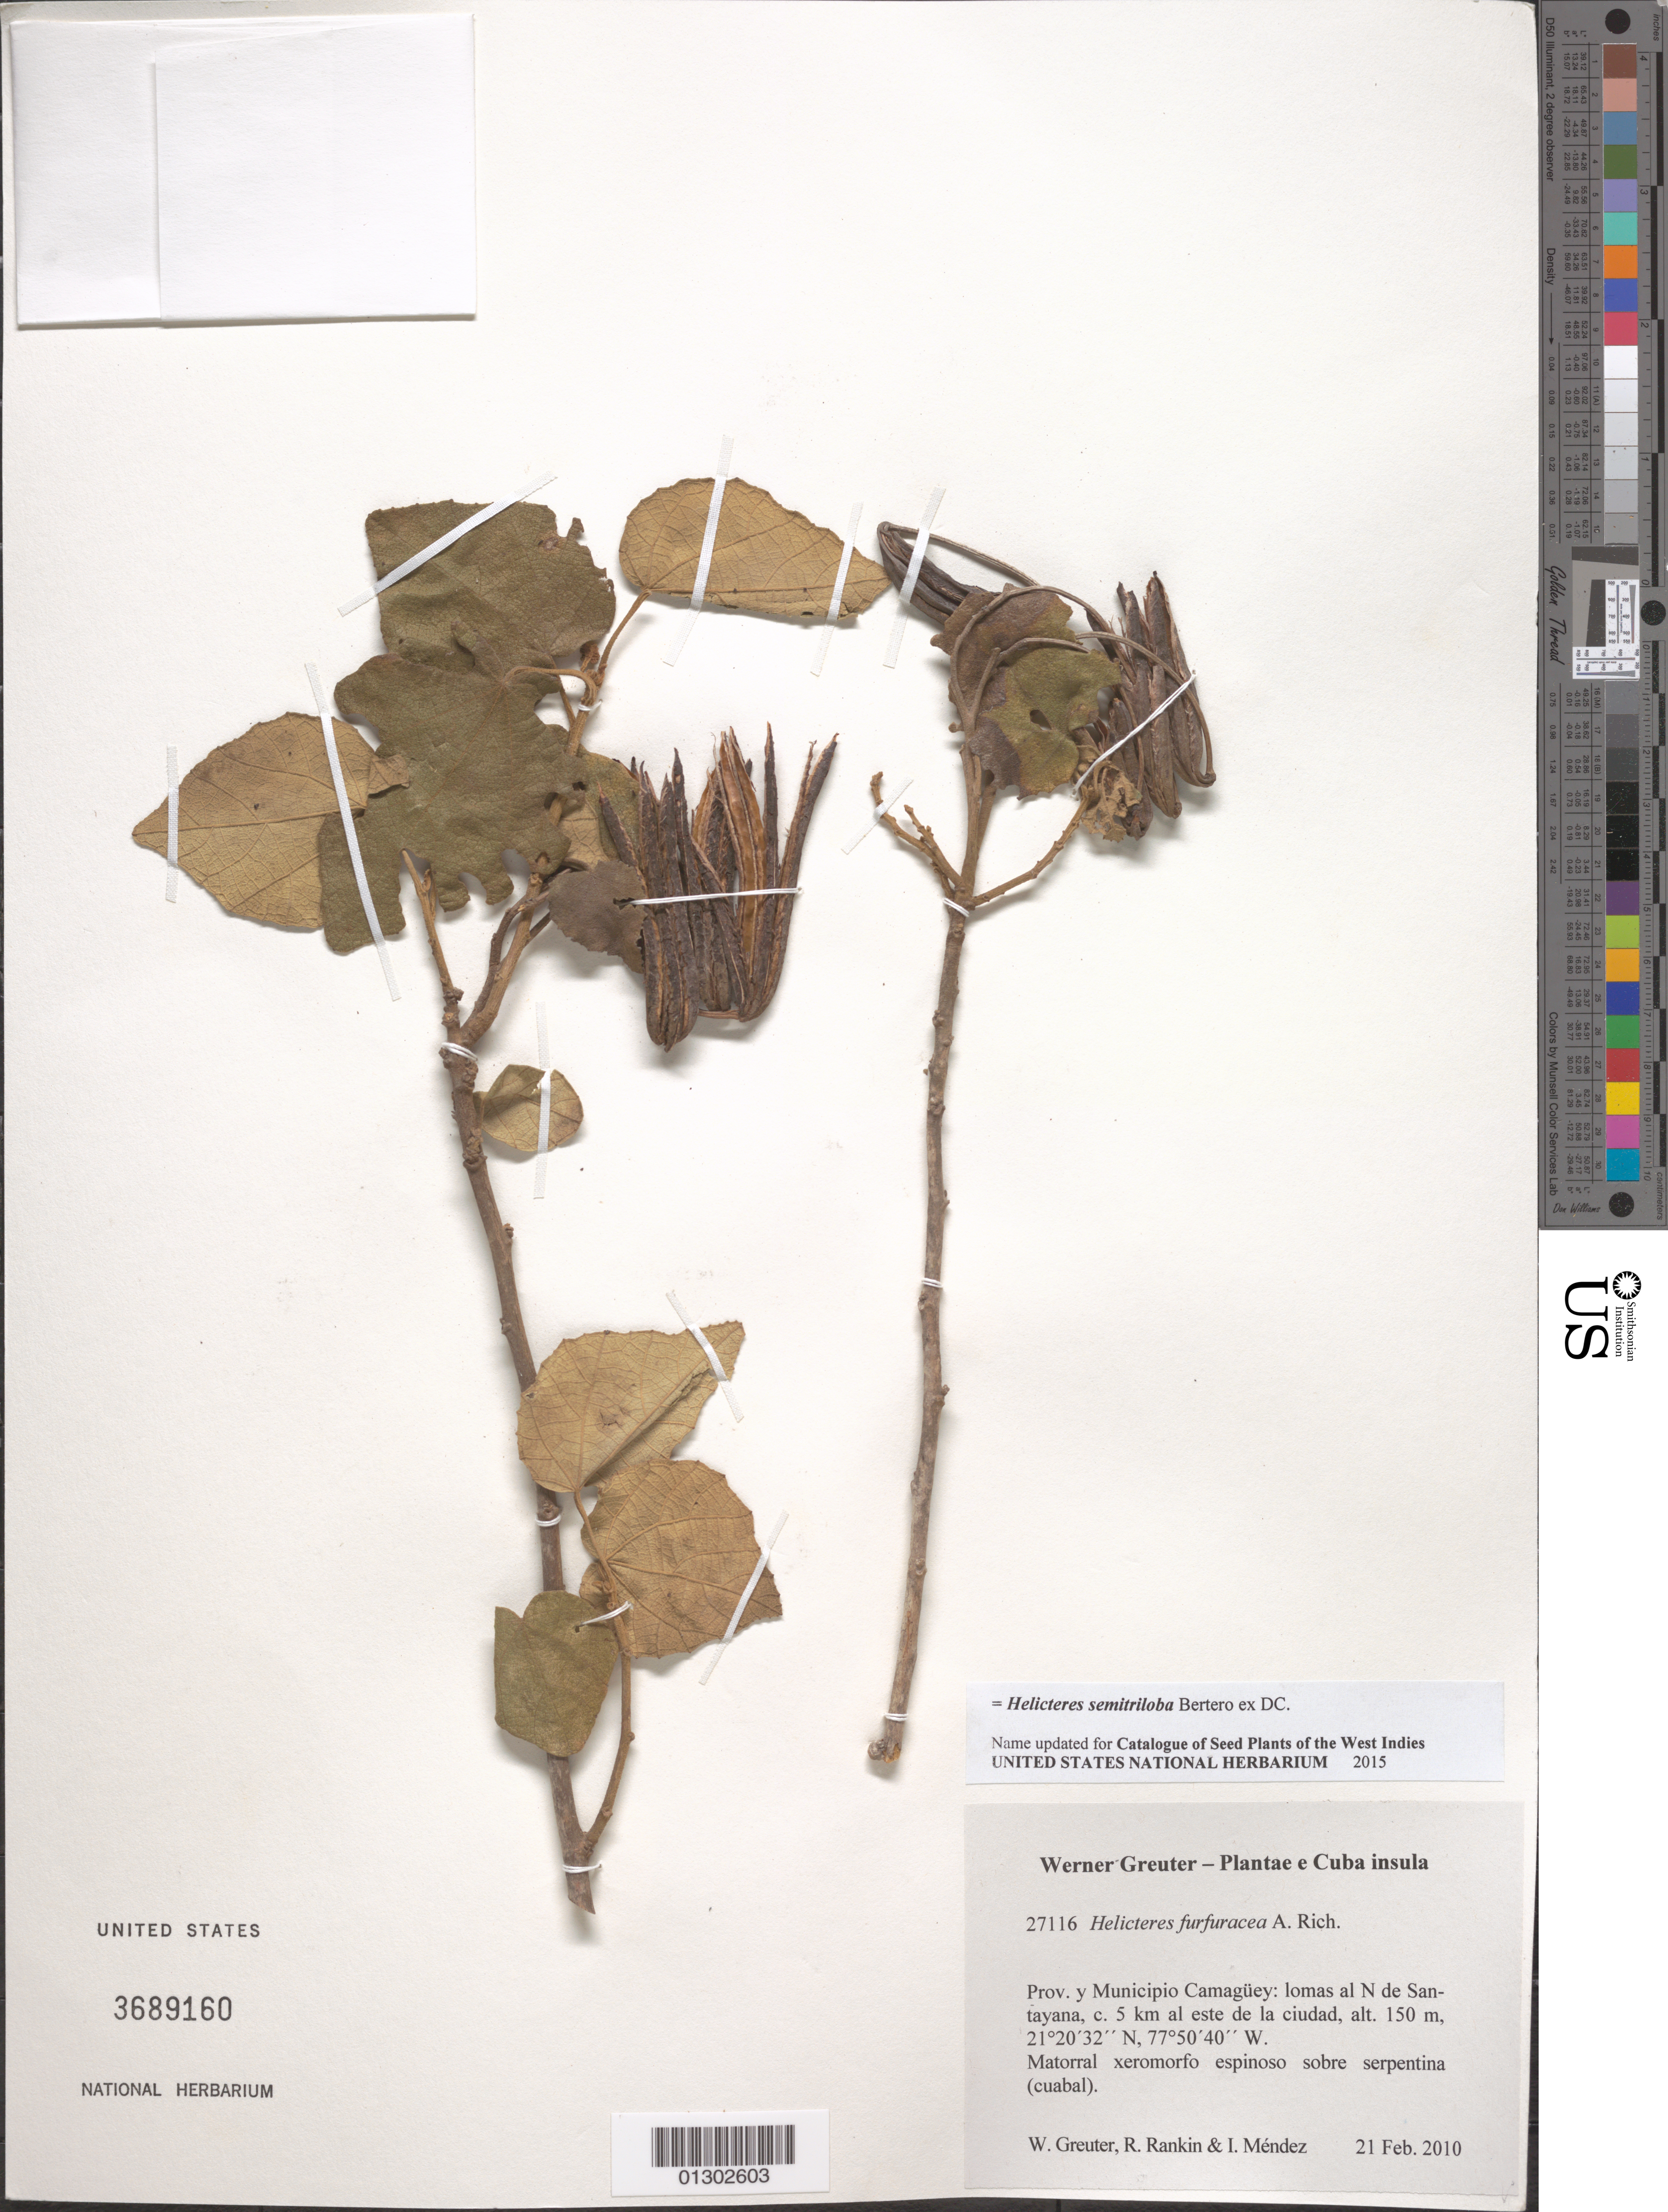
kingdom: Plantae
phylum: Tracheophyta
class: Magnoliopsida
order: Malvales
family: Malvaceae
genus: Helicteres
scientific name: Helicteres semitriloba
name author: Bertero ex DC.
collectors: W. R. Greuter, R. Rankin Rodriguez & I. Méndez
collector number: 27116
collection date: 2010-02-21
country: Cuba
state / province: Camagüey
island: Cuba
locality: Municipio Camagüey, lomas al N de Santayana, ca. 5 km al este de la ciudad.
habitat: Matorral xeromorfo espinoso sobre serpentina (cuabal).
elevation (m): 150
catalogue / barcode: US 3689160